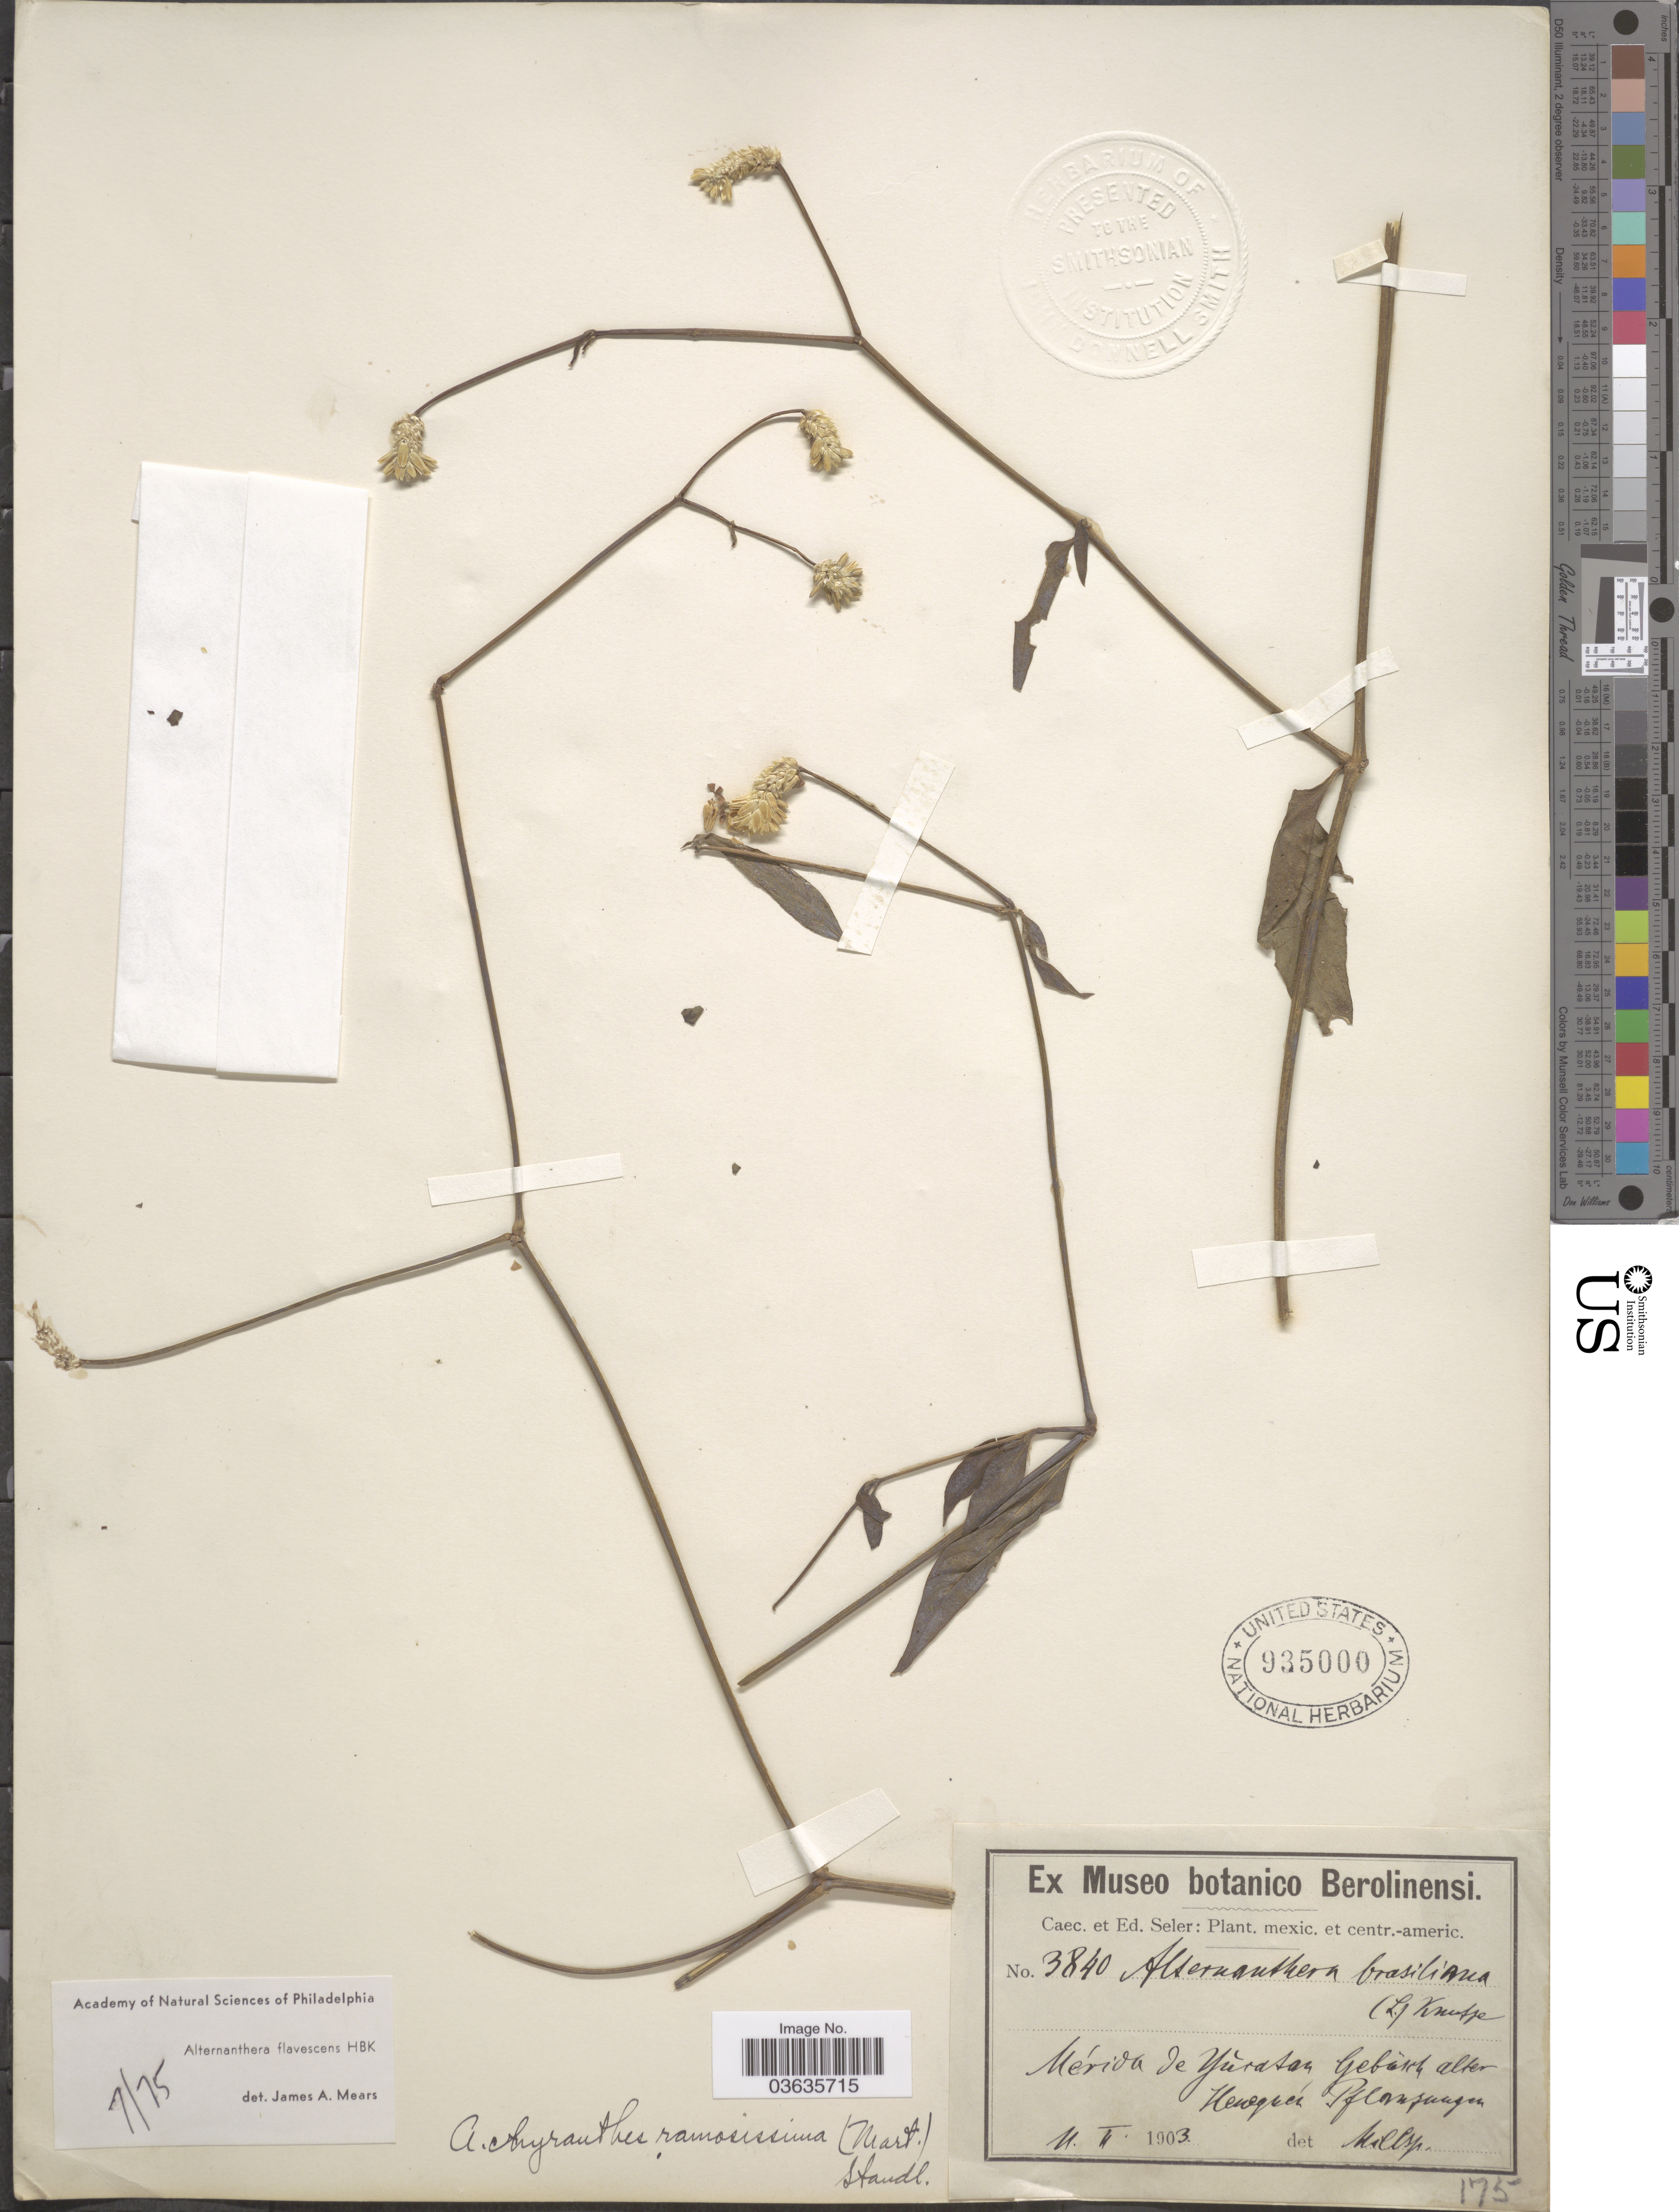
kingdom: Plantae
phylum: Tracheophyta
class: Magnoliopsida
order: Caryophyllales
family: Amaranthaceae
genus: Alternanthera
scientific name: Alternanthera flavescens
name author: Kunth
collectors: ex Caec. et Ed Seler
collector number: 3840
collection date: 1903-02-11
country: Mexico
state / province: Yucatán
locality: Mérida de Yucatan Gebüsch alter Henquén Pflanzen. [interpreted]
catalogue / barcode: US 935000